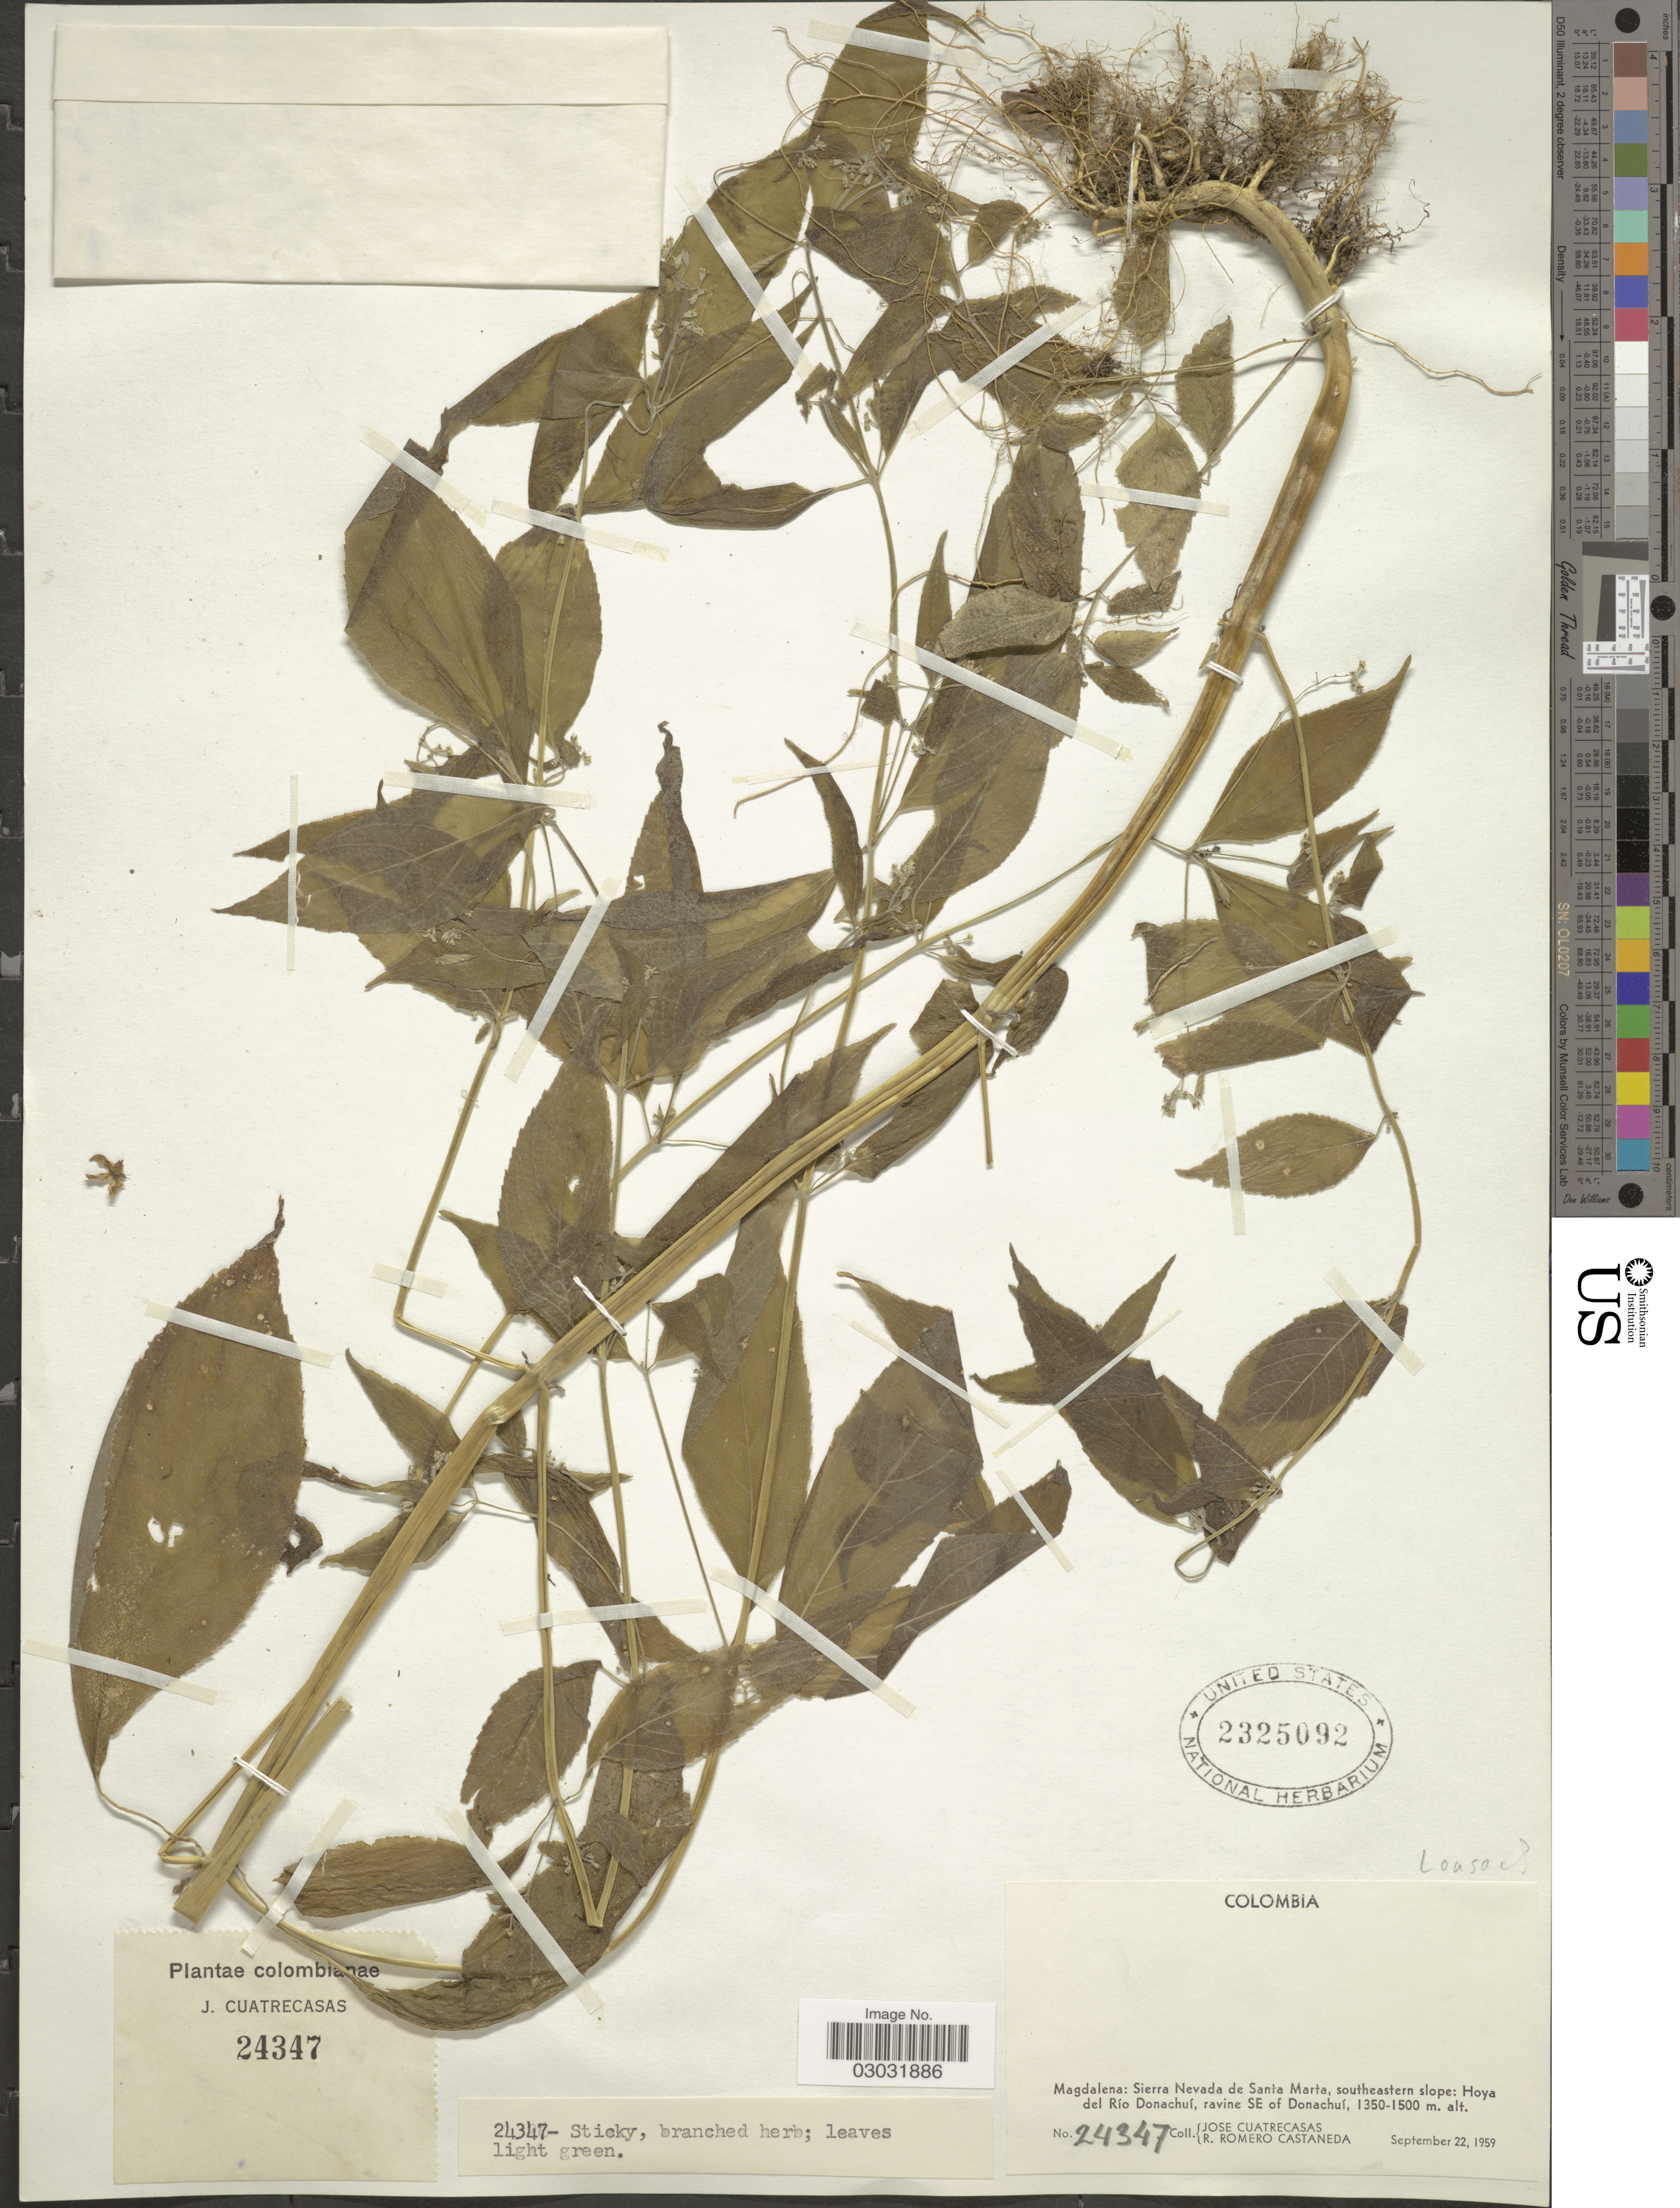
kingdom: Plantae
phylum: Tracheophyta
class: Magnoliopsida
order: Cornales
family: Loasaceae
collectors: J. Cuatrecasas & R. Romero Castañeda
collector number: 24347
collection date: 1959-09-22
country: Colombia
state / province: Magdalena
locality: Sierra Nevada de Santa Marta, southeastern slope: Hoya del Río Donachuí, ravine SE of Donachuí.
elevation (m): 1350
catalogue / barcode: US 2325092